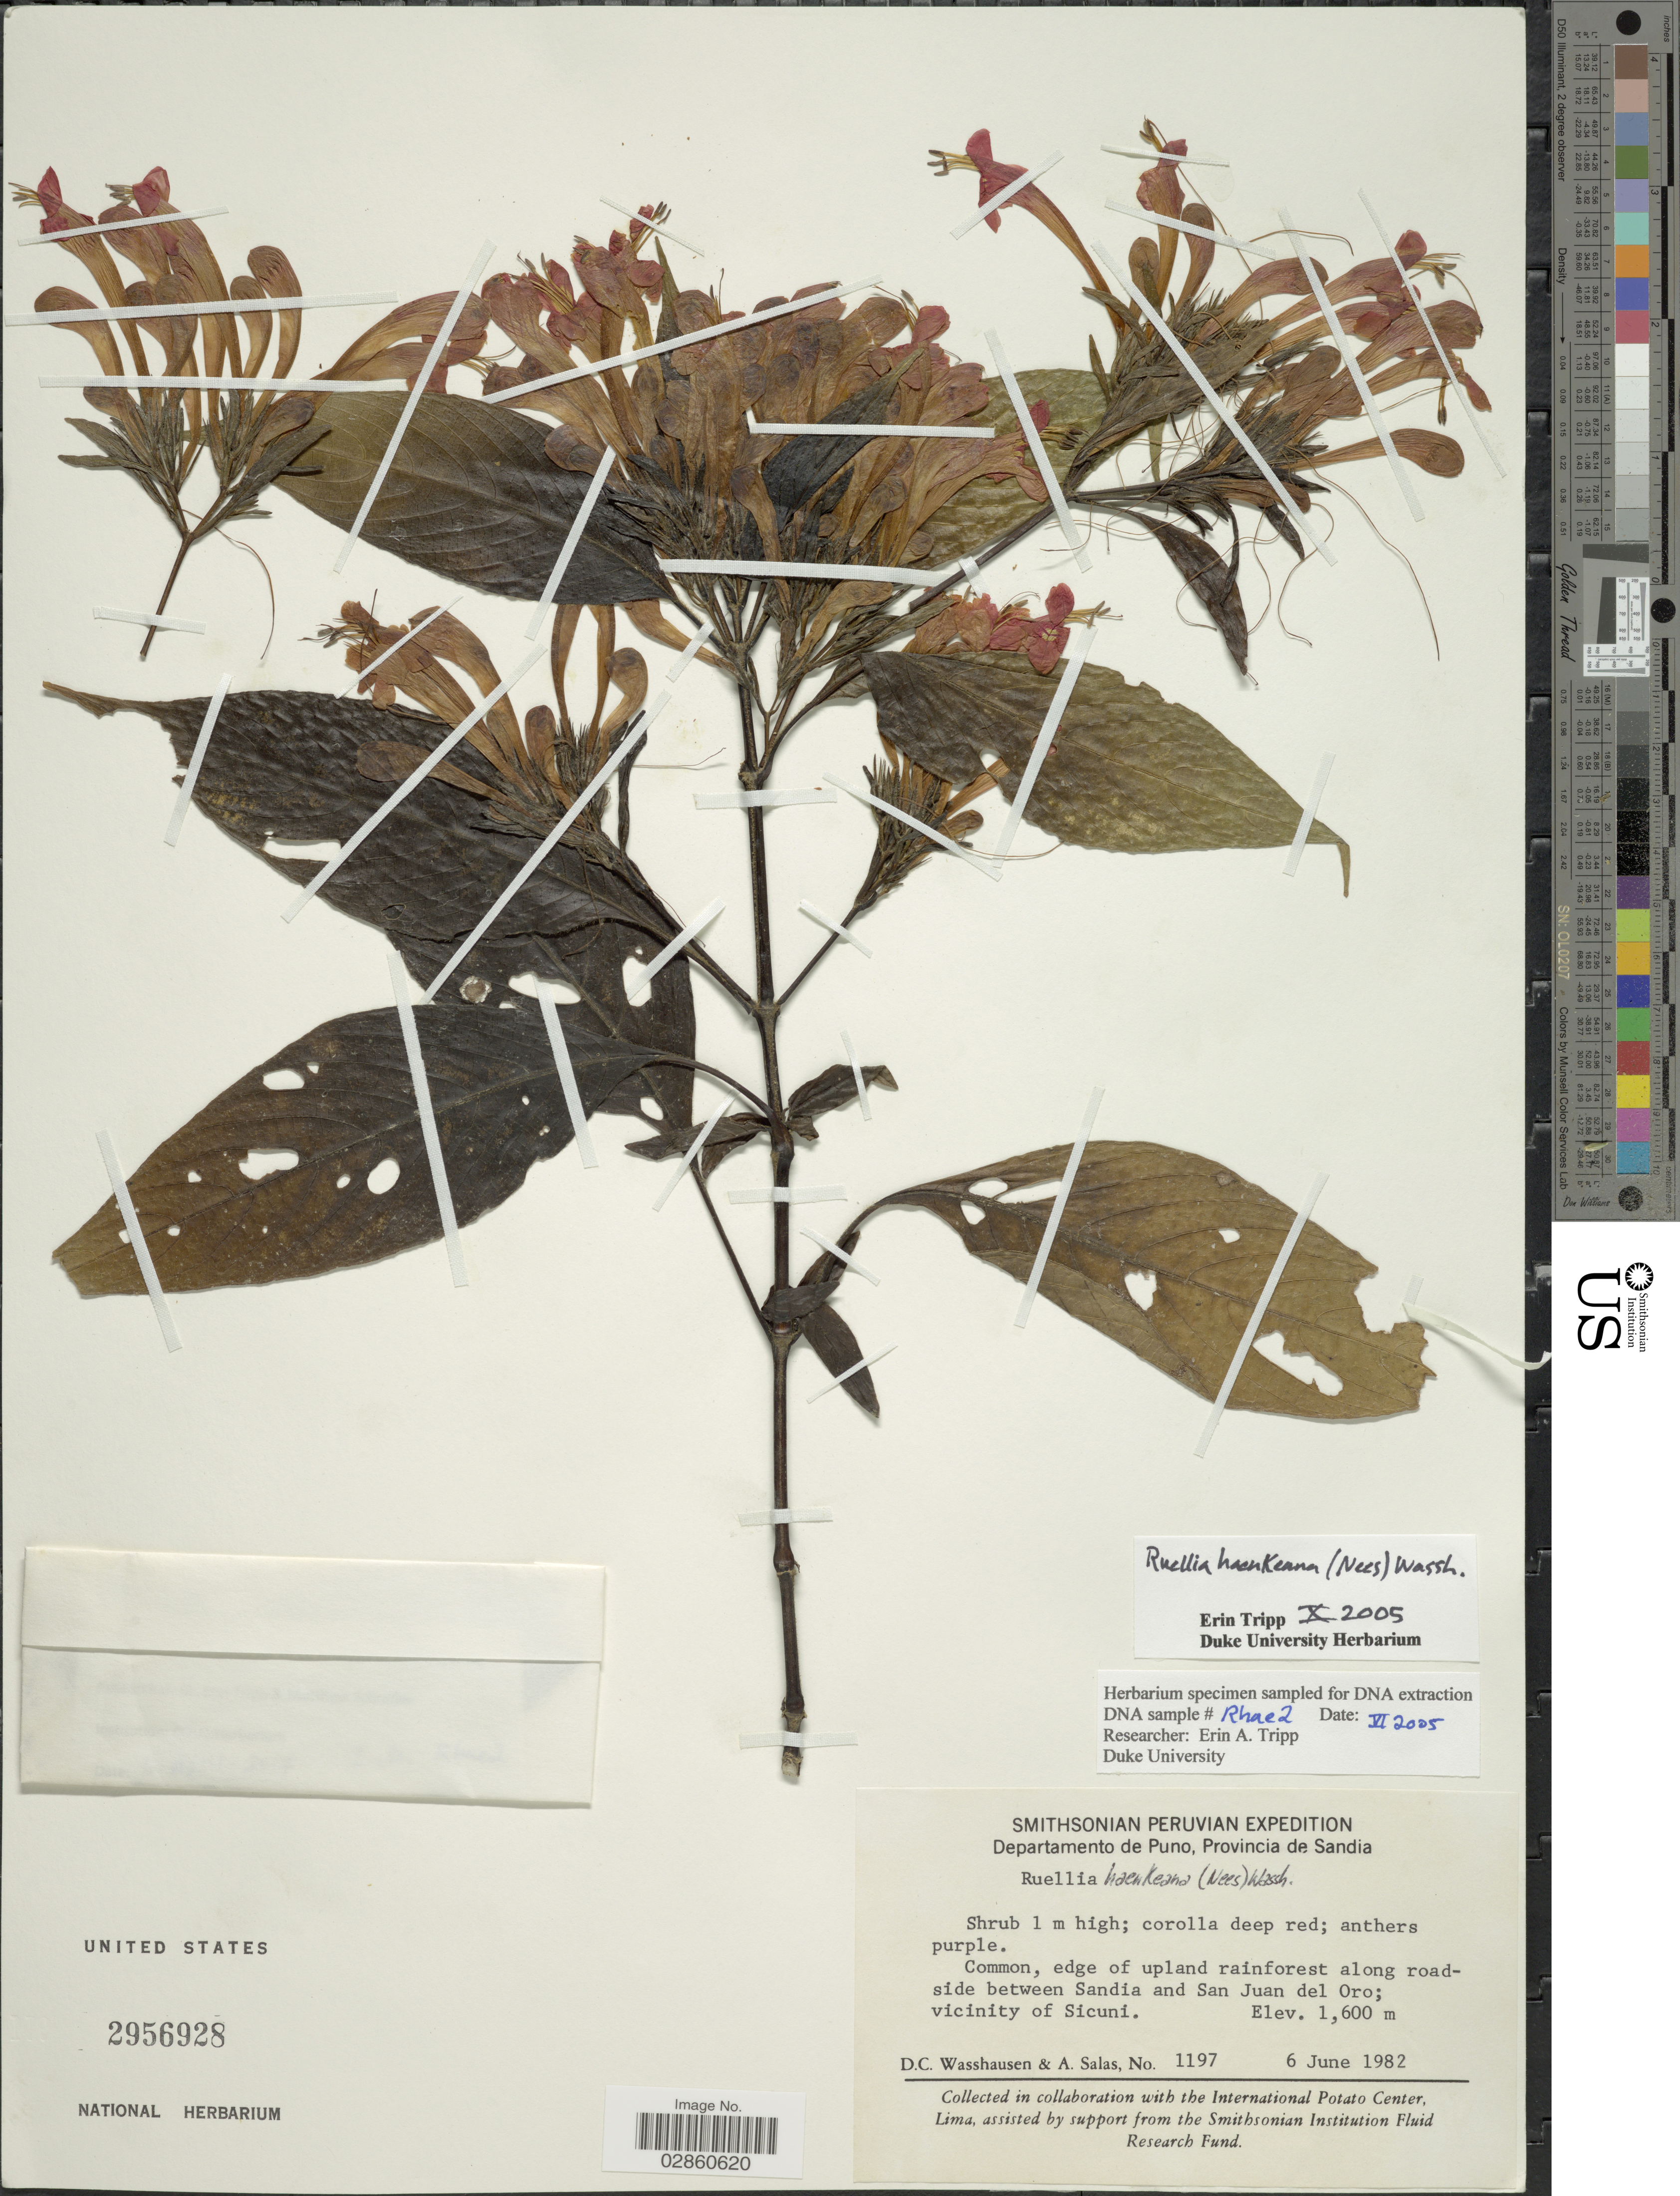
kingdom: Plantae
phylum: Tracheophyta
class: Magnoliopsida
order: Lamiales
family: Acanthaceae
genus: Ruellia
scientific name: Ruellia haenkeana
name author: (Nees) Wassh.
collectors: D. C. Wasshausen & A. Salas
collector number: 1197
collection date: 1982-06-06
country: Peru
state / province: Puno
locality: Departamento de Puno, Provincia de Sandia. Common, edge of upland rainforest along roadside between Sandia and San Juan del Oro; vicinity of Sicuni.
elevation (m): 1600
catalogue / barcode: US 2956928